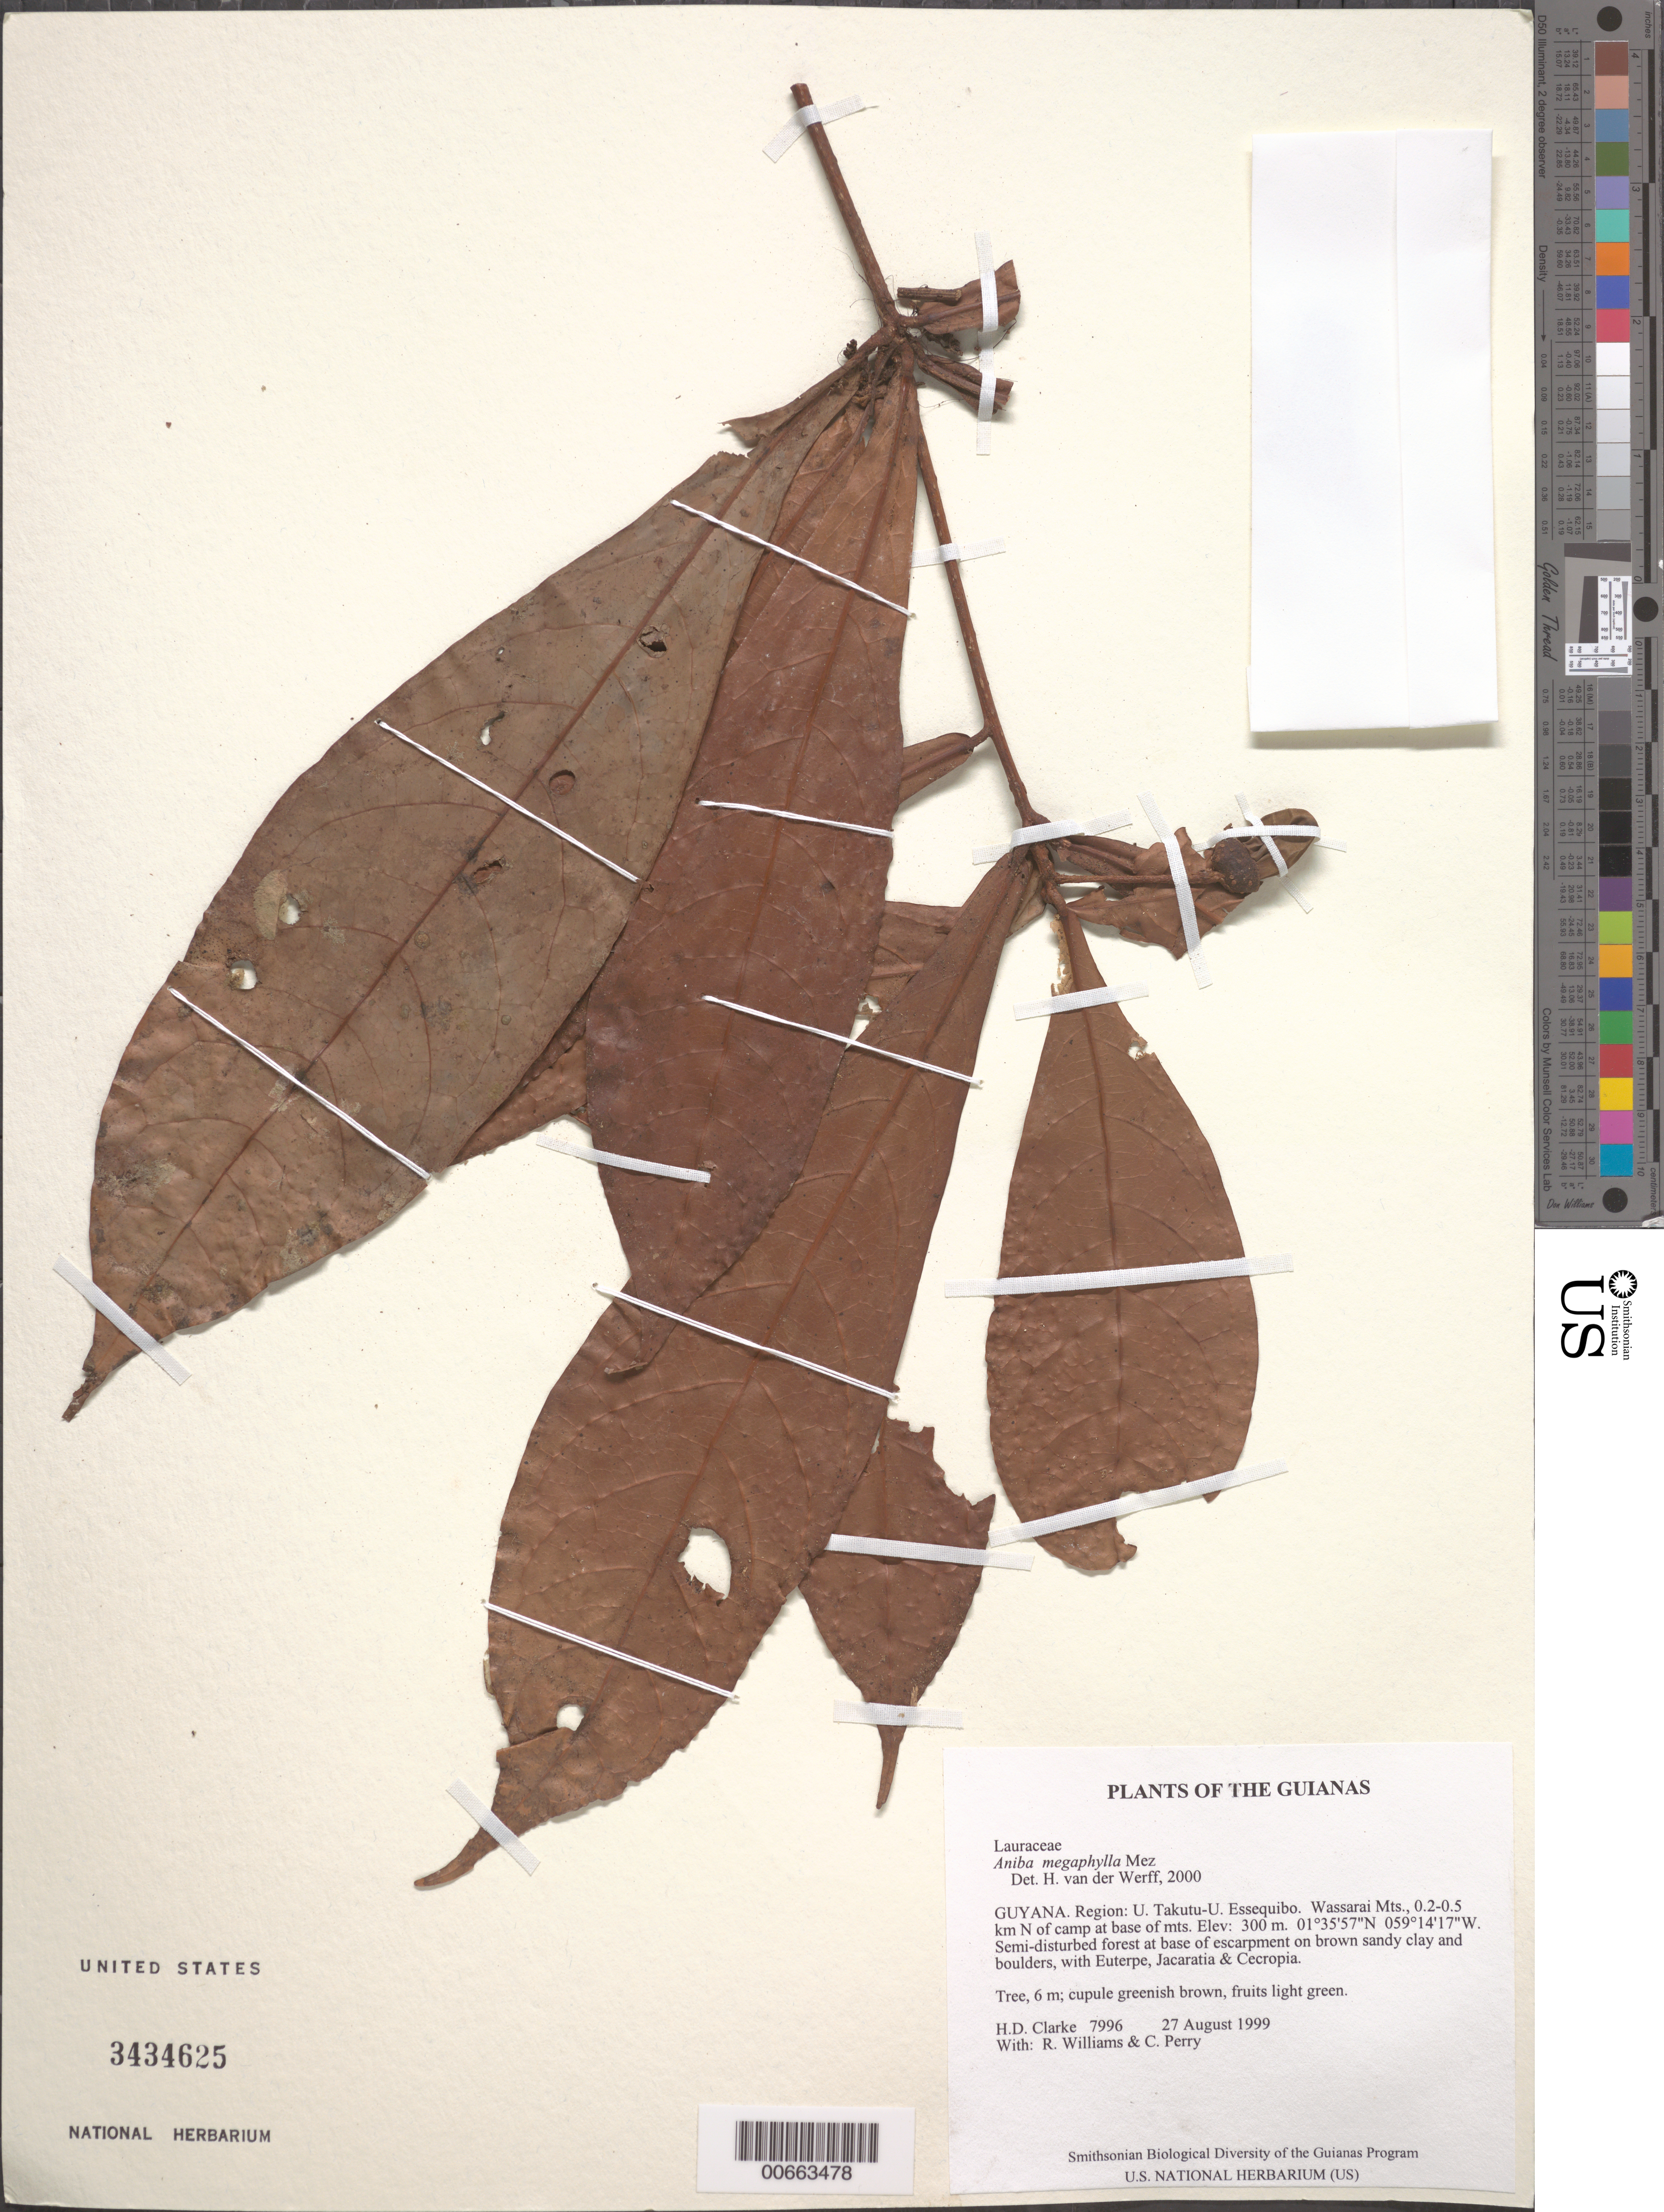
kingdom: Plantae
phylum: Tracheophyta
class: Magnoliopsida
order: Laurales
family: Lauraceae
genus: Aniba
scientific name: Aniba megaphylla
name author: Mez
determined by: van der Werff, H., (MO), Missouri Botanical Garden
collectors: H. D. Clarke, R. Williams & C. Perry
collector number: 7996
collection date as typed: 27 August 1999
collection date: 1999-08-27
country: Guyana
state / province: U. Takutu-U. Essequibo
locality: Wassarai Mts., 0.2-0.5 km N of camp at base of mts.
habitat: Semi-disturbed forest at base of escarpment on brown sandy clay and boulders, with Euterpe, Jacaratia & Cecropia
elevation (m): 300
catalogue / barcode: US 3434625